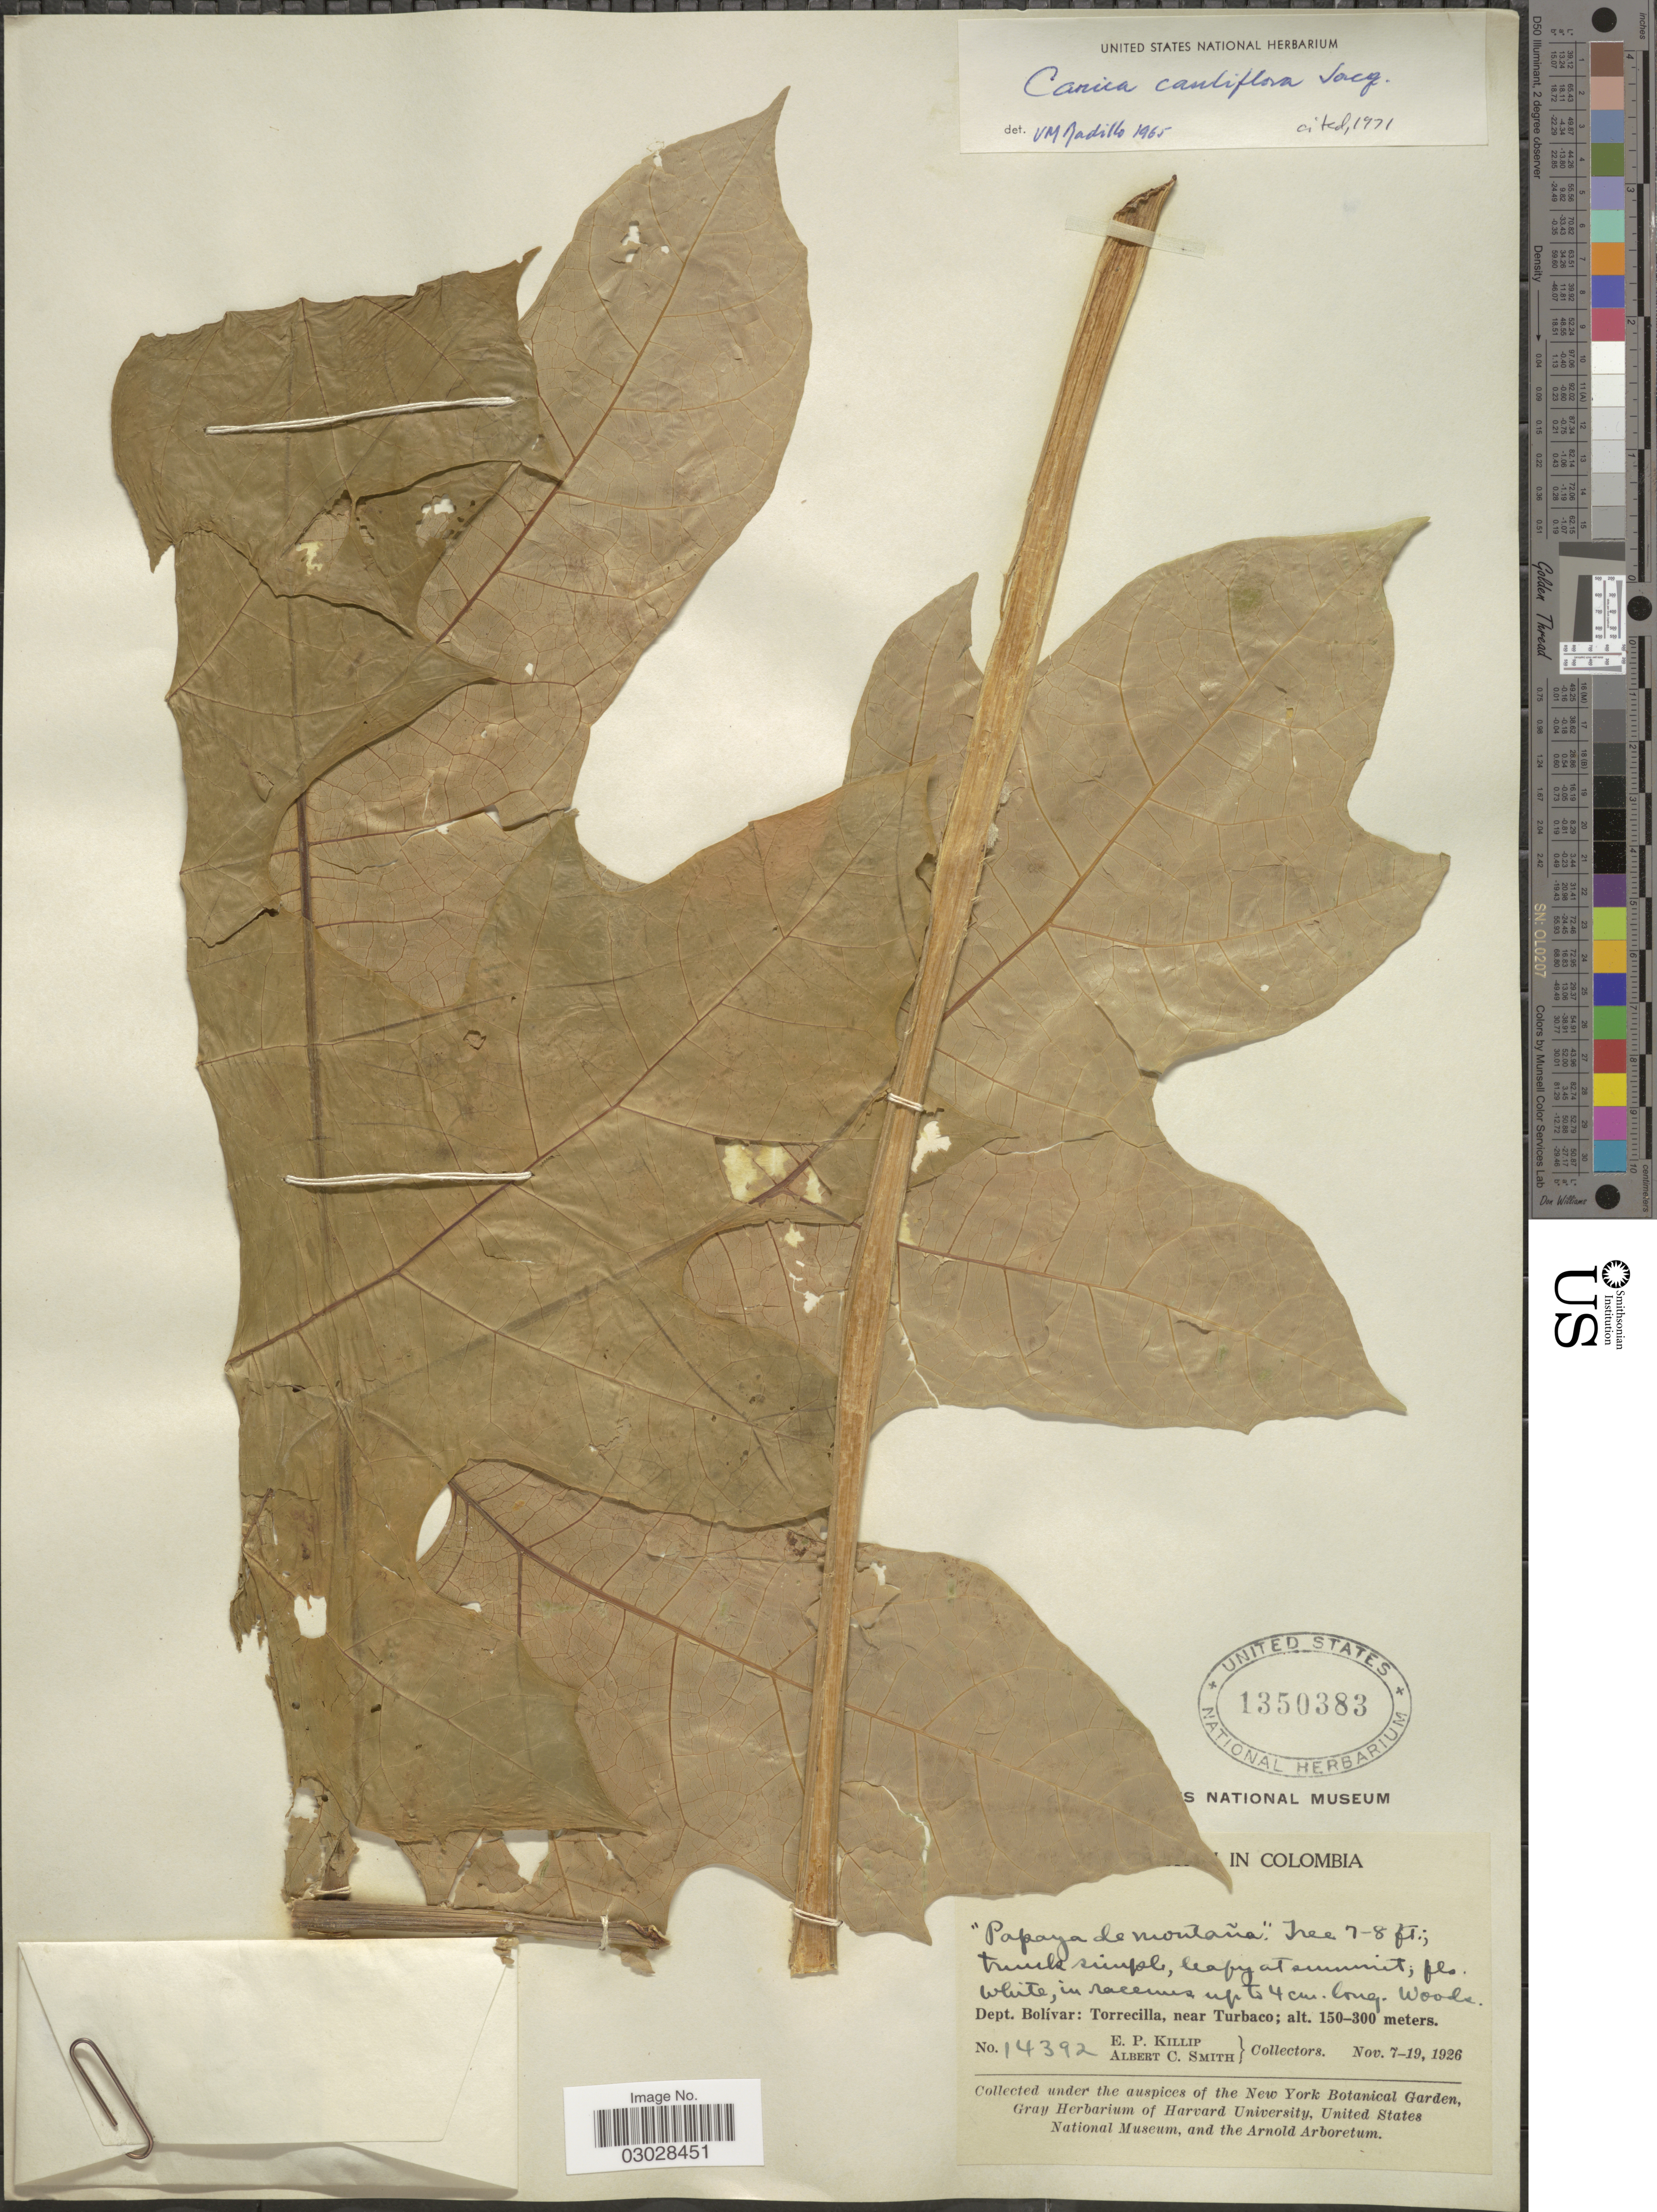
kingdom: Plantae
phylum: Tracheophyta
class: Magnoliopsida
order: Brassicales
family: Caricaceae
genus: Vasconcellea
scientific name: Vasconcellea cauliflora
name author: (Jacq.) A. DC.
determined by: Strong, M. T., (US), Smithsonian Institution - National Museum of Natural History (UNITED STATES)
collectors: E. P. Killip & A. C. Smith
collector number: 14392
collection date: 1926-11-07/1926-11-19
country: Colombia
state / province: Bolívar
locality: Dept. Bolívar: Torrecilla, near Turbaco.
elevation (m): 150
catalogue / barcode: US 1350383